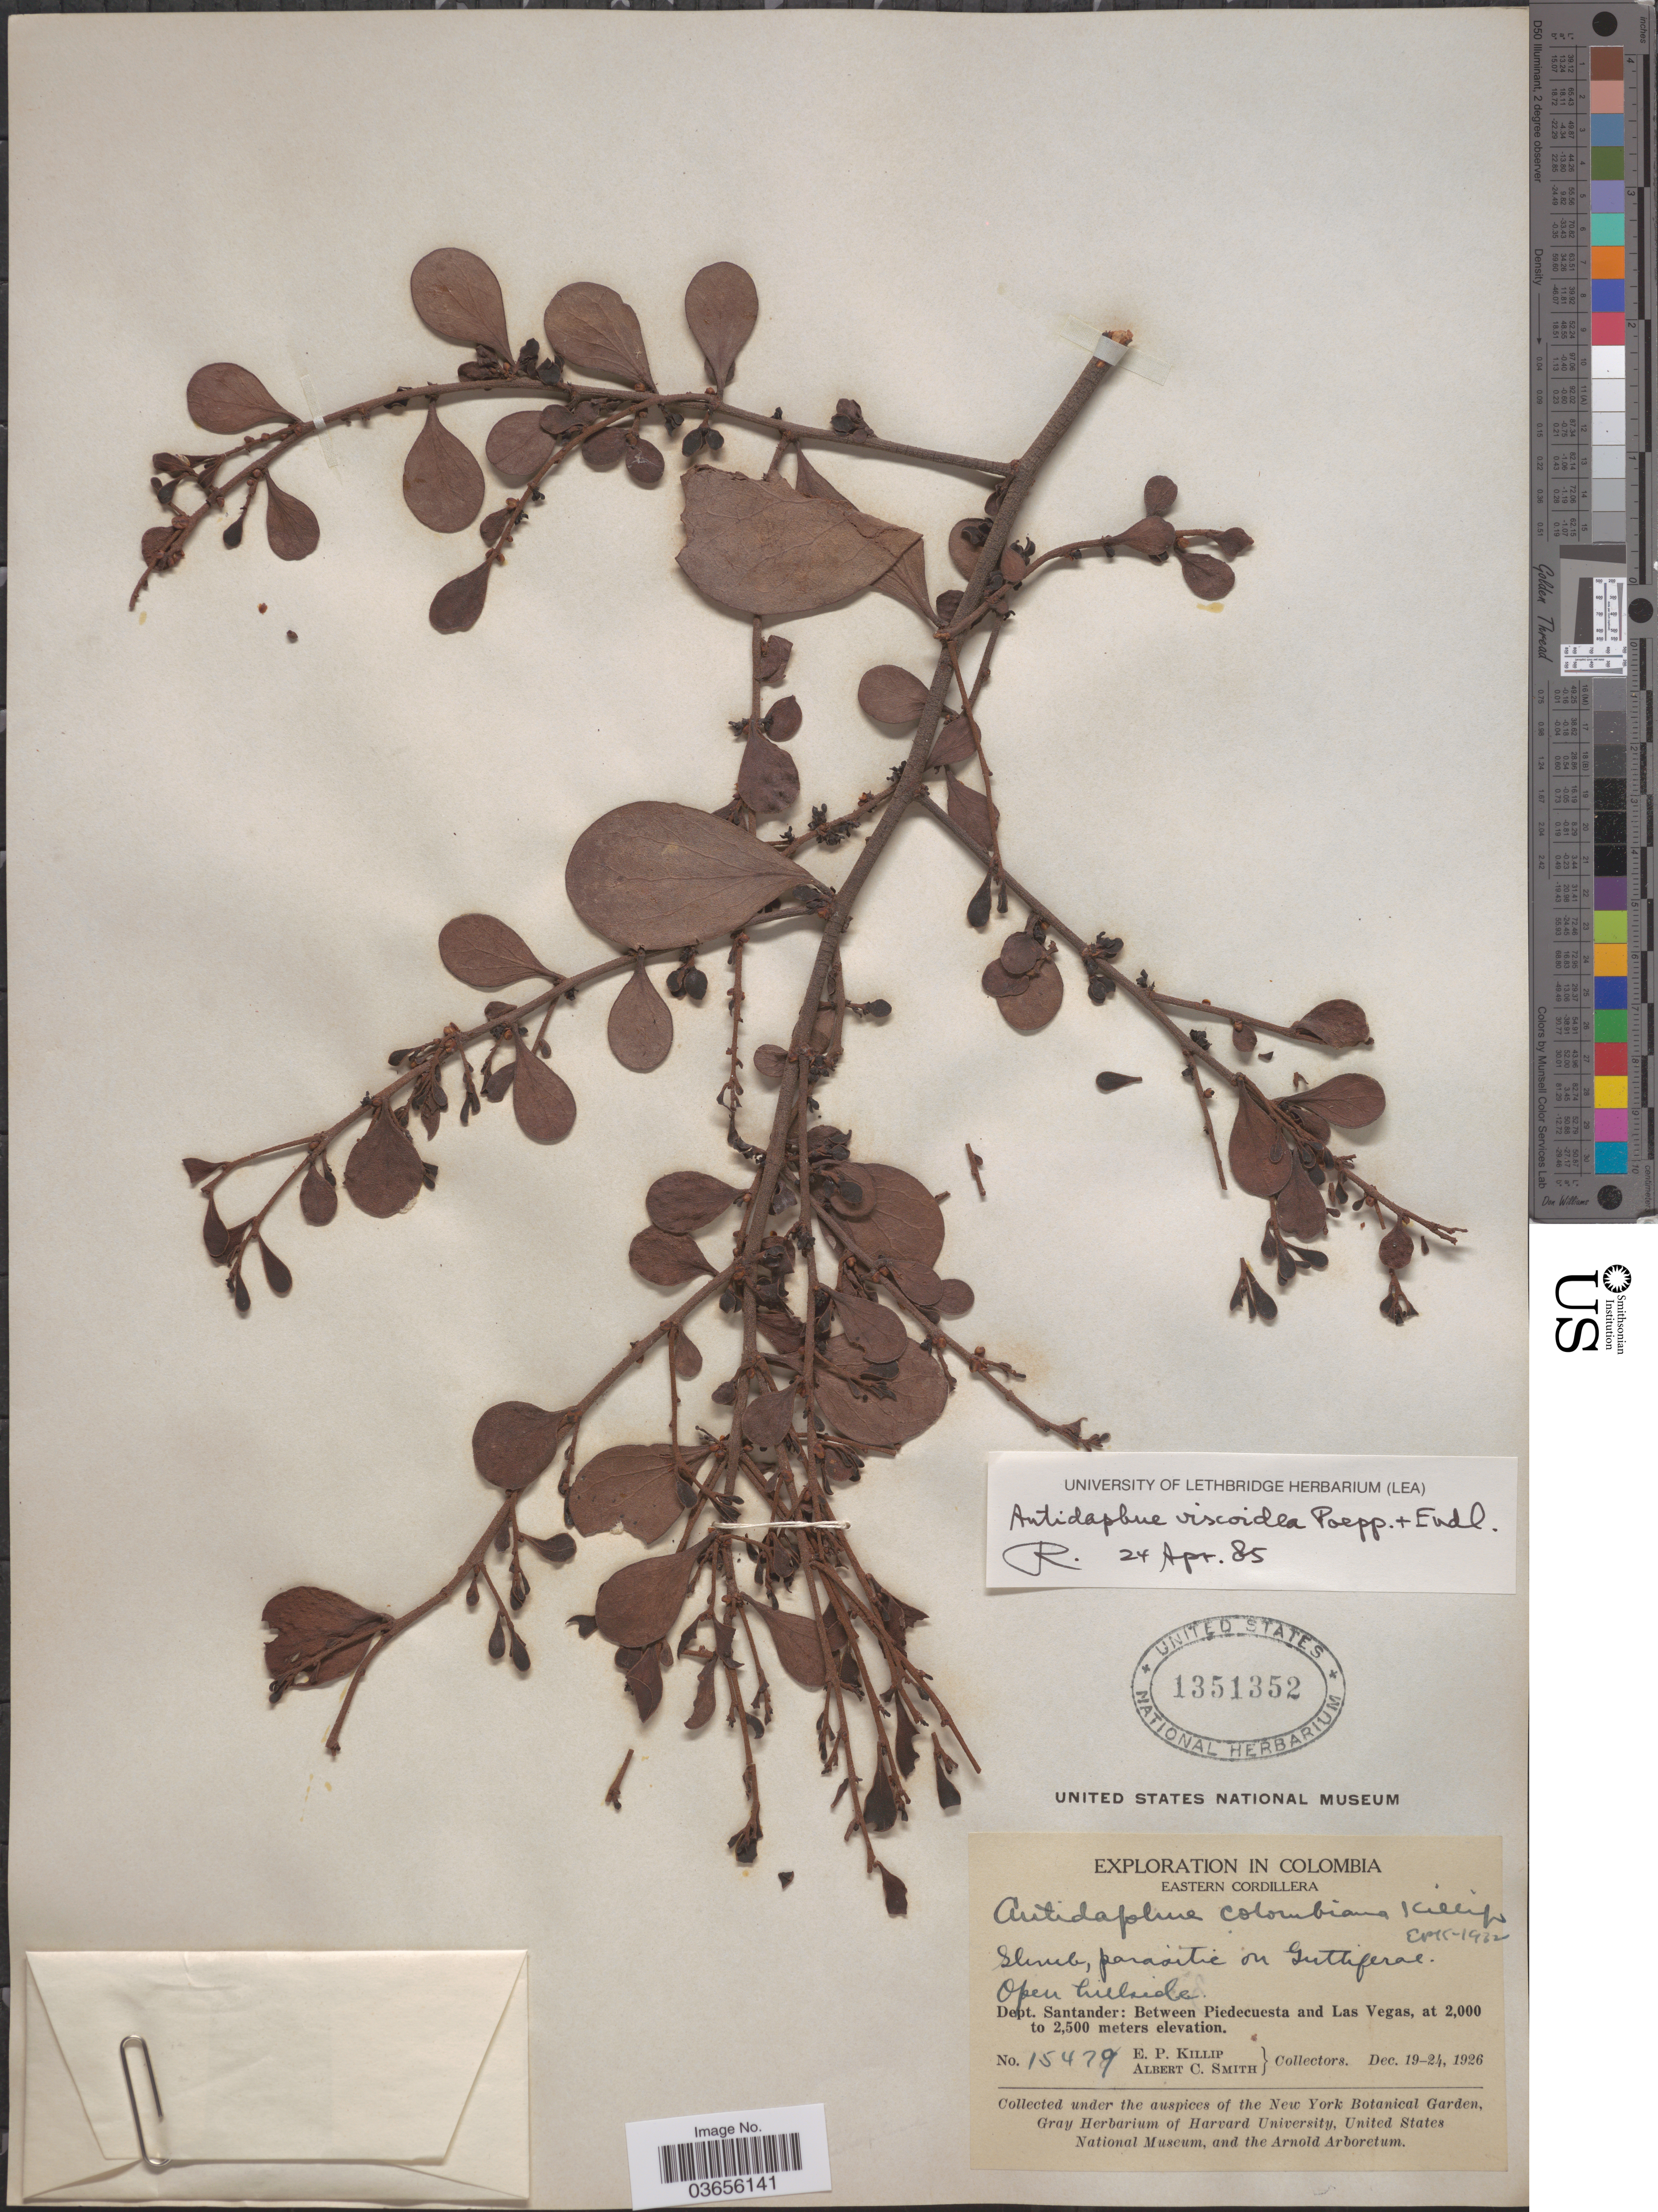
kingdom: Plantae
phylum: Tracheophyta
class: Magnoliopsida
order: Santalales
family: Santalaceae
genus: Antidaphne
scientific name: Antidaphne viscoidea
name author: Poepp. & Endl.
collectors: E. P. Killip & A. C. Smith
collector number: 15479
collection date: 1926-12-19/1926-12-24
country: Colombia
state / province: Santander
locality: Dept. Santander: Between Piedecuasta and Las Vegas. Eastern Cordillera.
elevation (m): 2000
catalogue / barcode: US 1351352